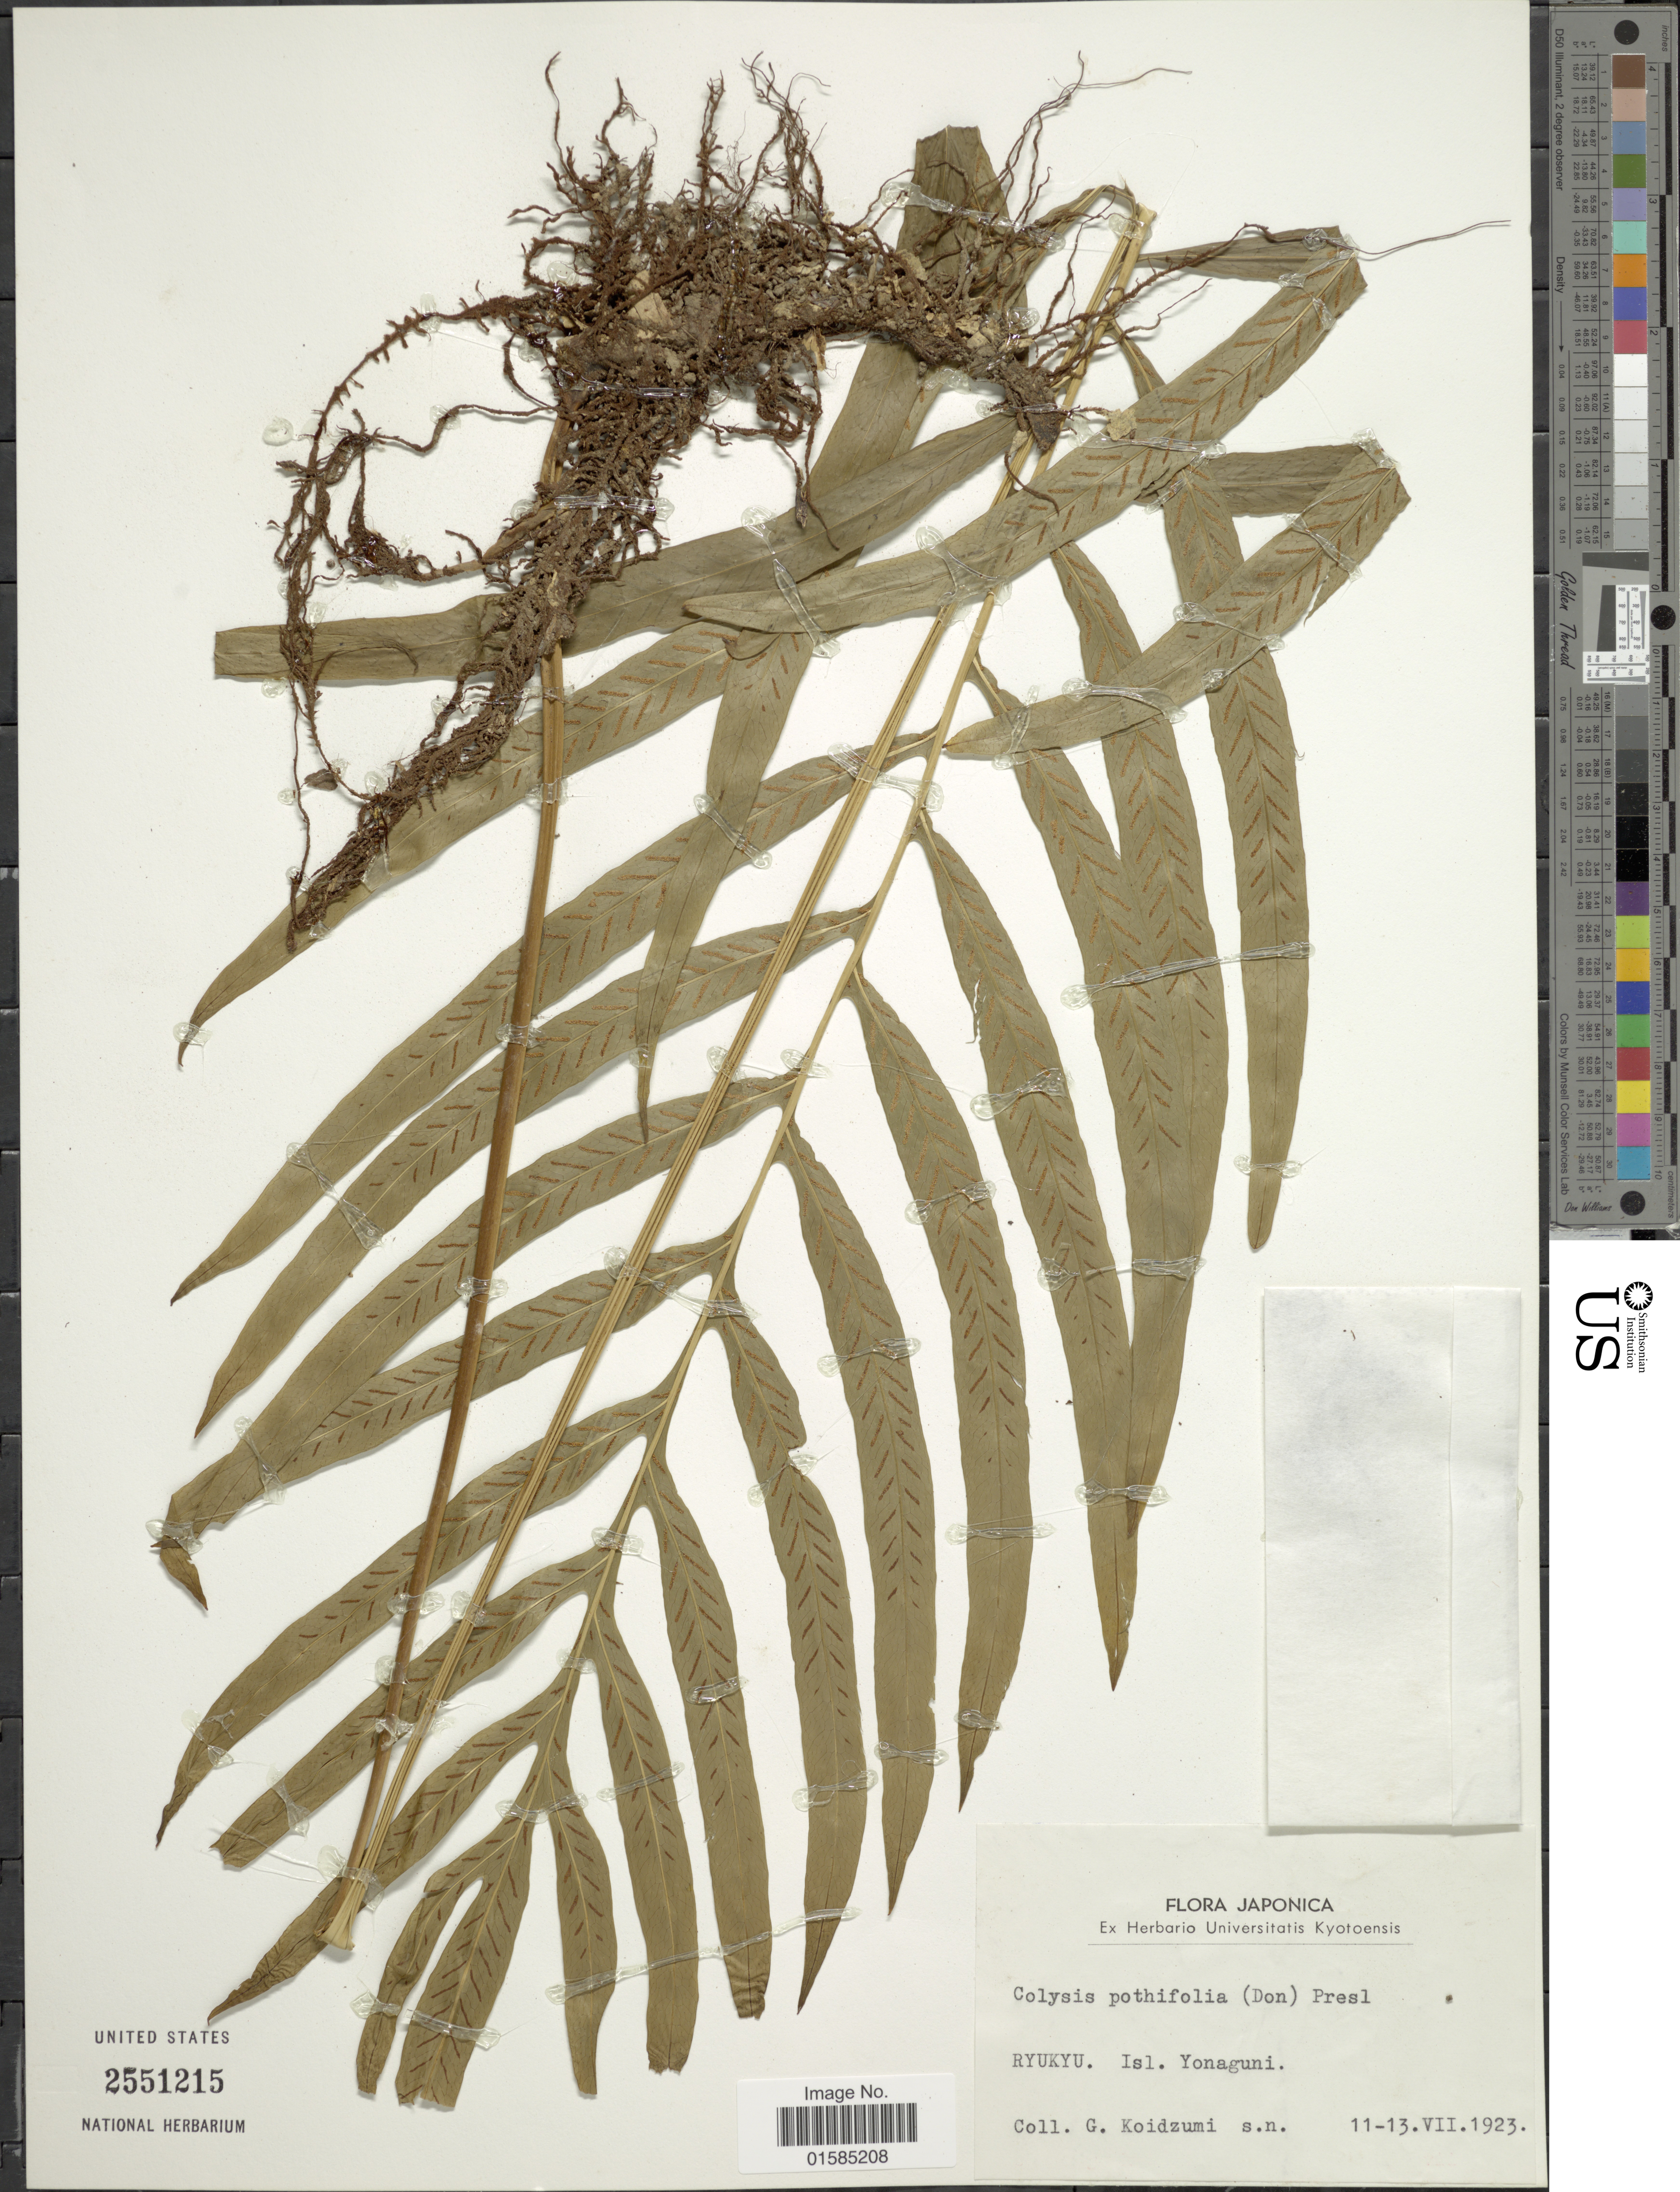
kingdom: Plantae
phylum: Tracheophyta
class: Polypodiopsida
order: Polypodiales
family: Polypodiaceae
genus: Leptochilus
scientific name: Leptochilus ellipticus var. pothifolius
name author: (Buch.-Ham. ex D. Don) X.C. Zhang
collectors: G. Koidzumi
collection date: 1923-07-11/1923-07-13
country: Japan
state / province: Okinawa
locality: Japonica, Ryukyu. Isl. Yonaguni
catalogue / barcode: US 2551215